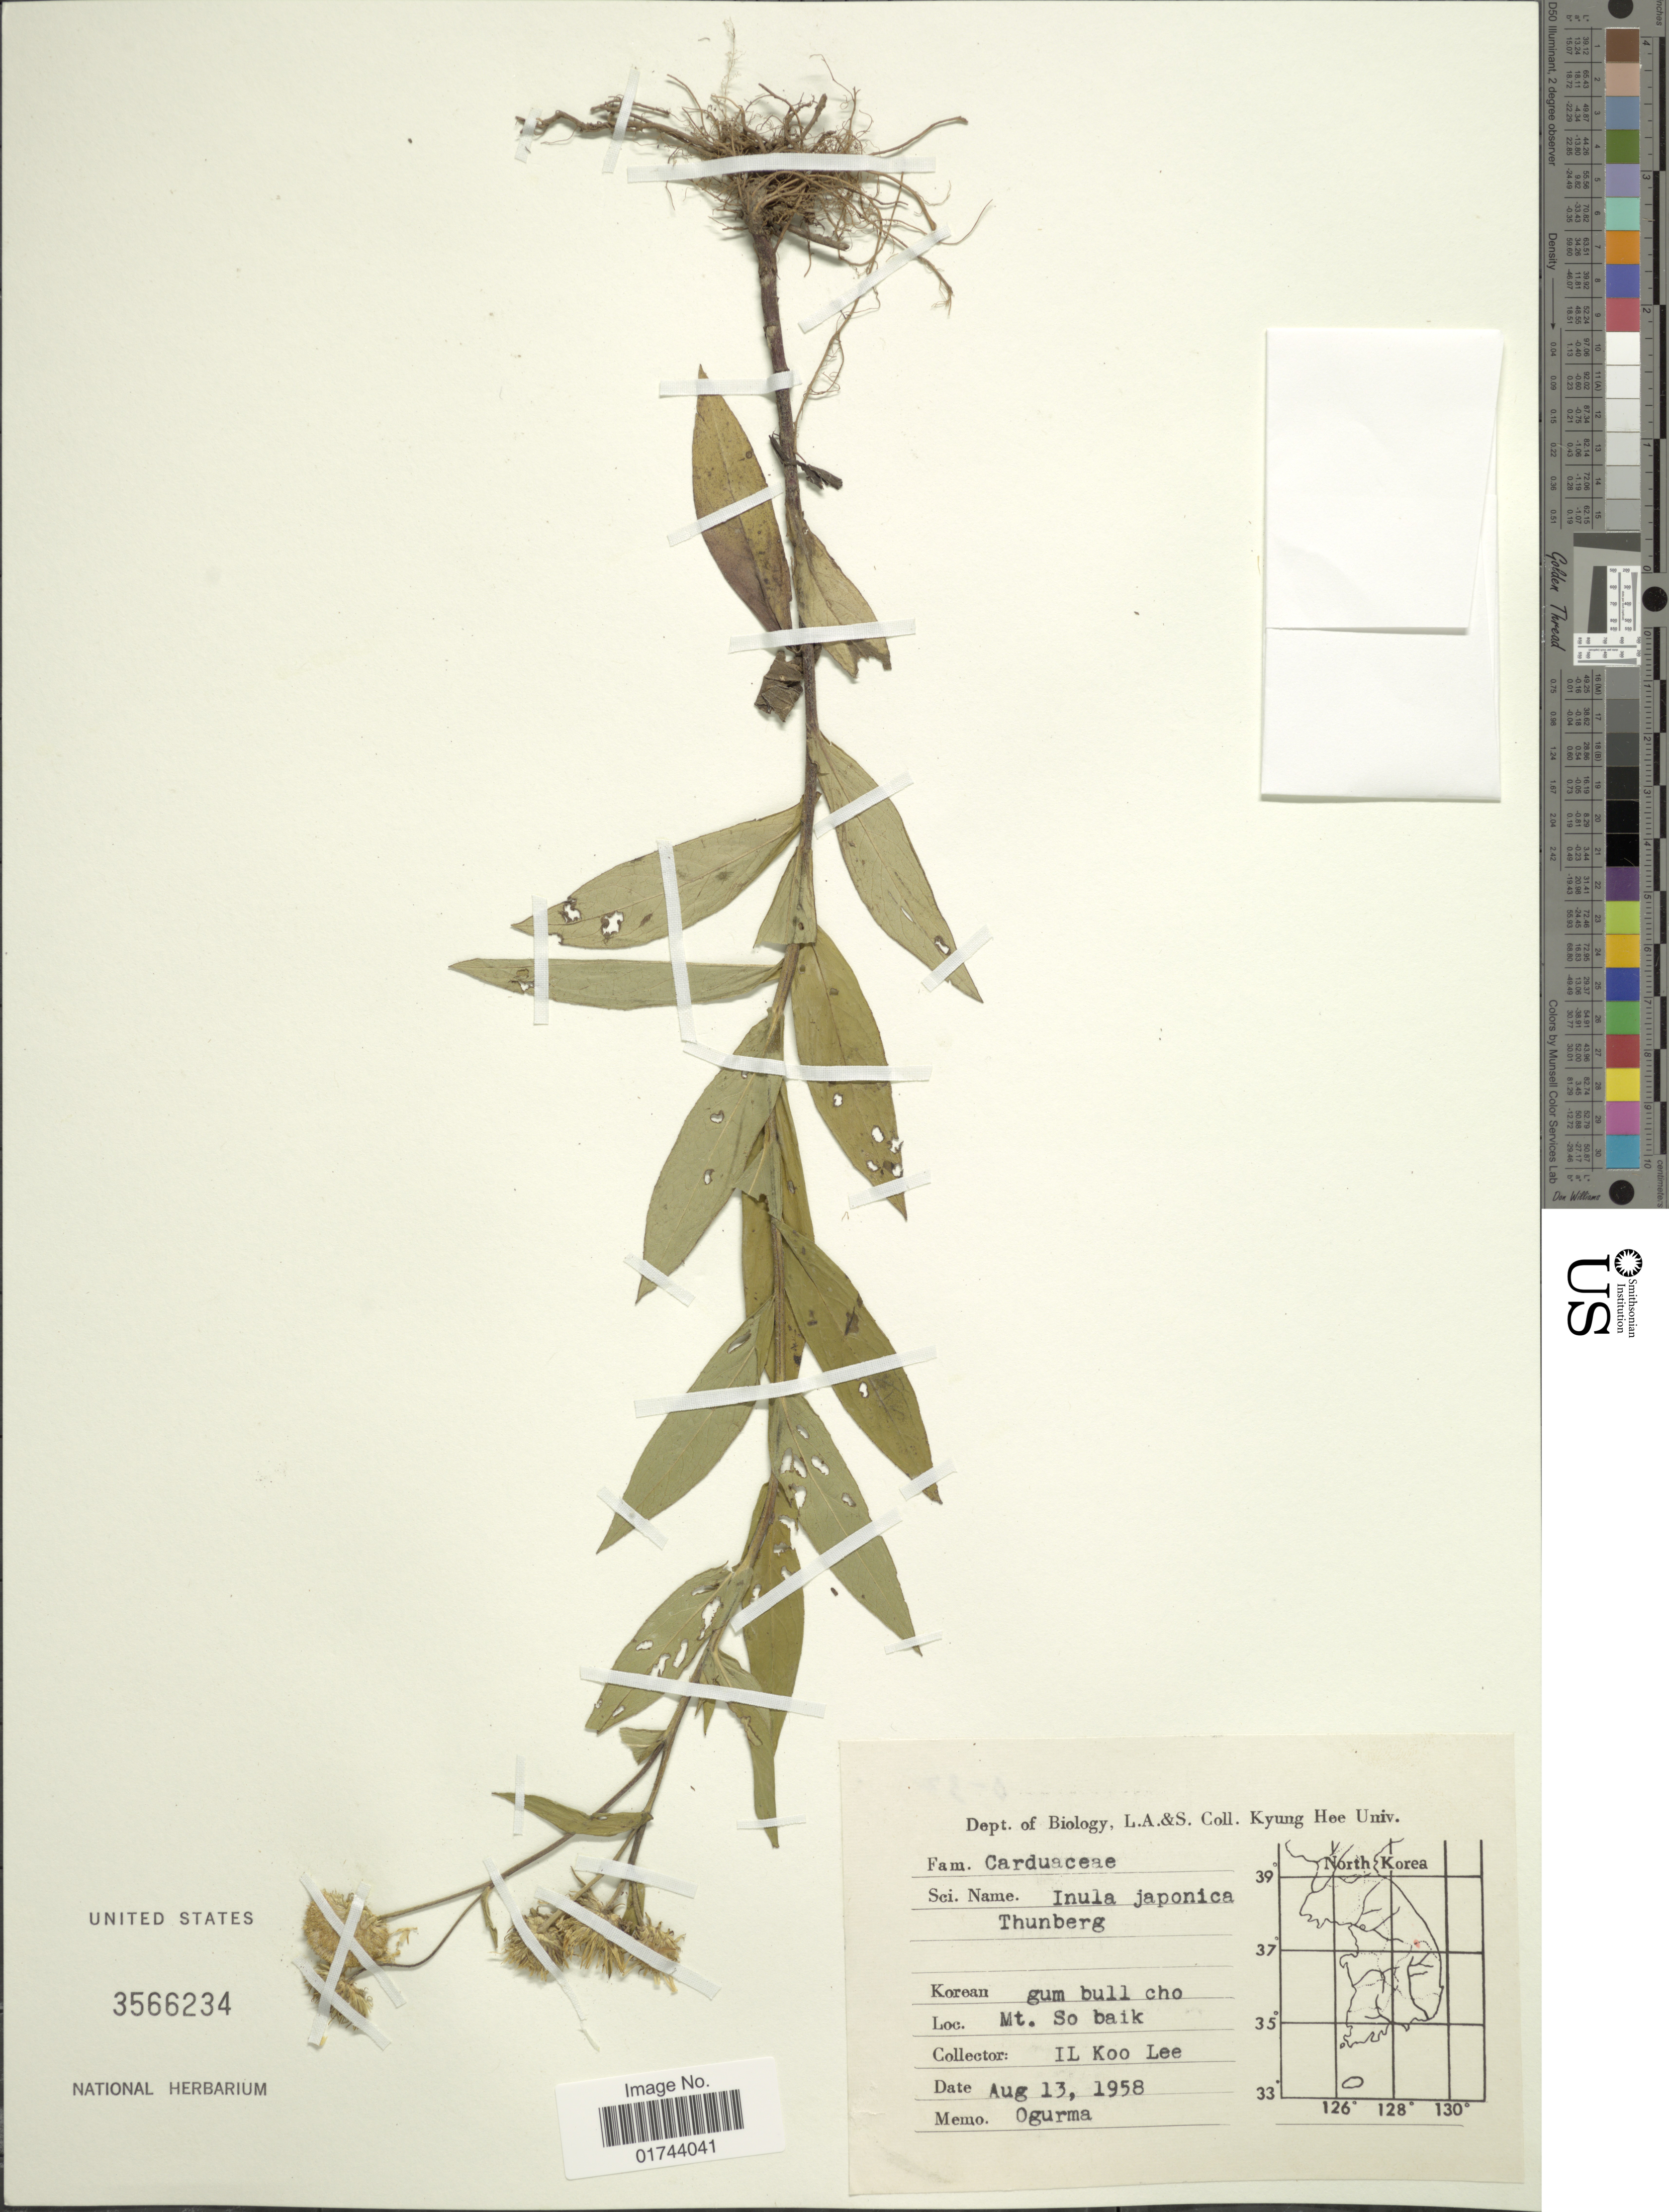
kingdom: Plantae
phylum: Tracheophyta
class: Magnoliopsida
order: Asterales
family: Asteraceae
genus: Inula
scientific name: Inula japonica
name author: Thunb.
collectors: I. Lee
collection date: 1958-08-13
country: South Korea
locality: Mt. So baik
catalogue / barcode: US 3566234